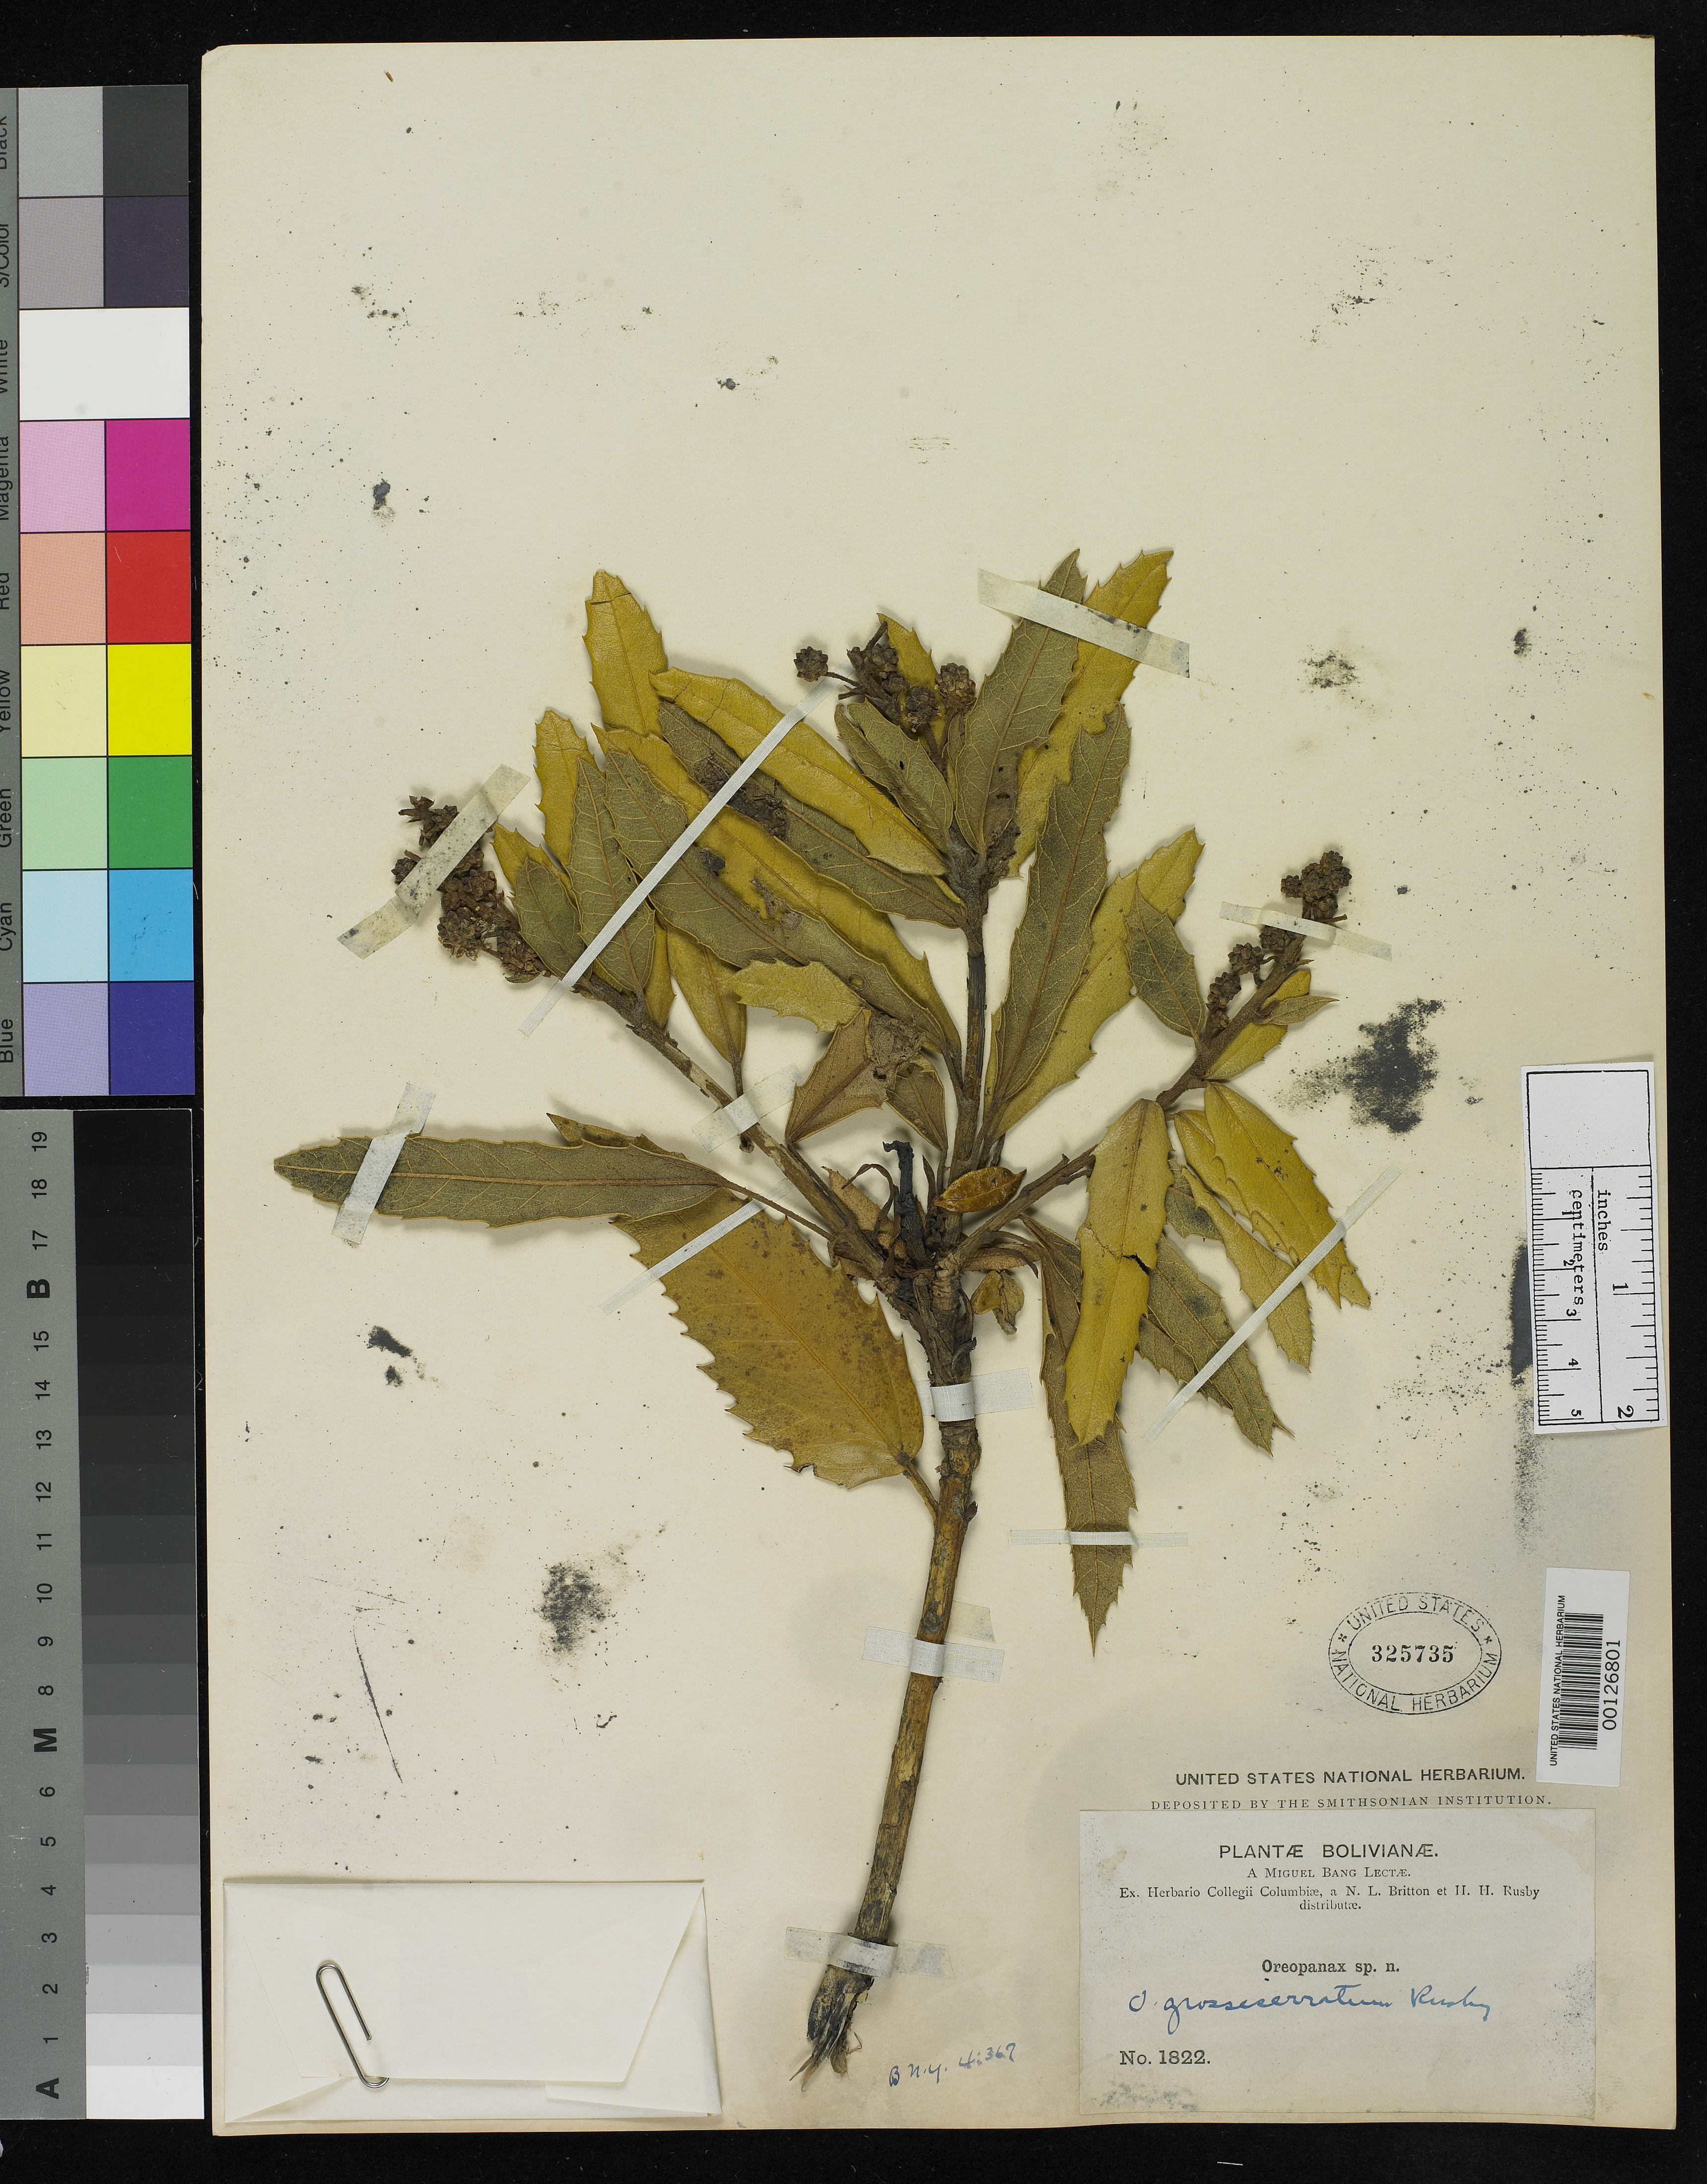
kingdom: Plantae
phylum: Tracheophyta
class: Magnoliopsida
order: Apiales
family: Araliaceae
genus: Oreopanax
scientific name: Oreopanax grosseserratus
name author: Rusby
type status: Isotype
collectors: M. Bang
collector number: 1822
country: Bolivia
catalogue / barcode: US 325735